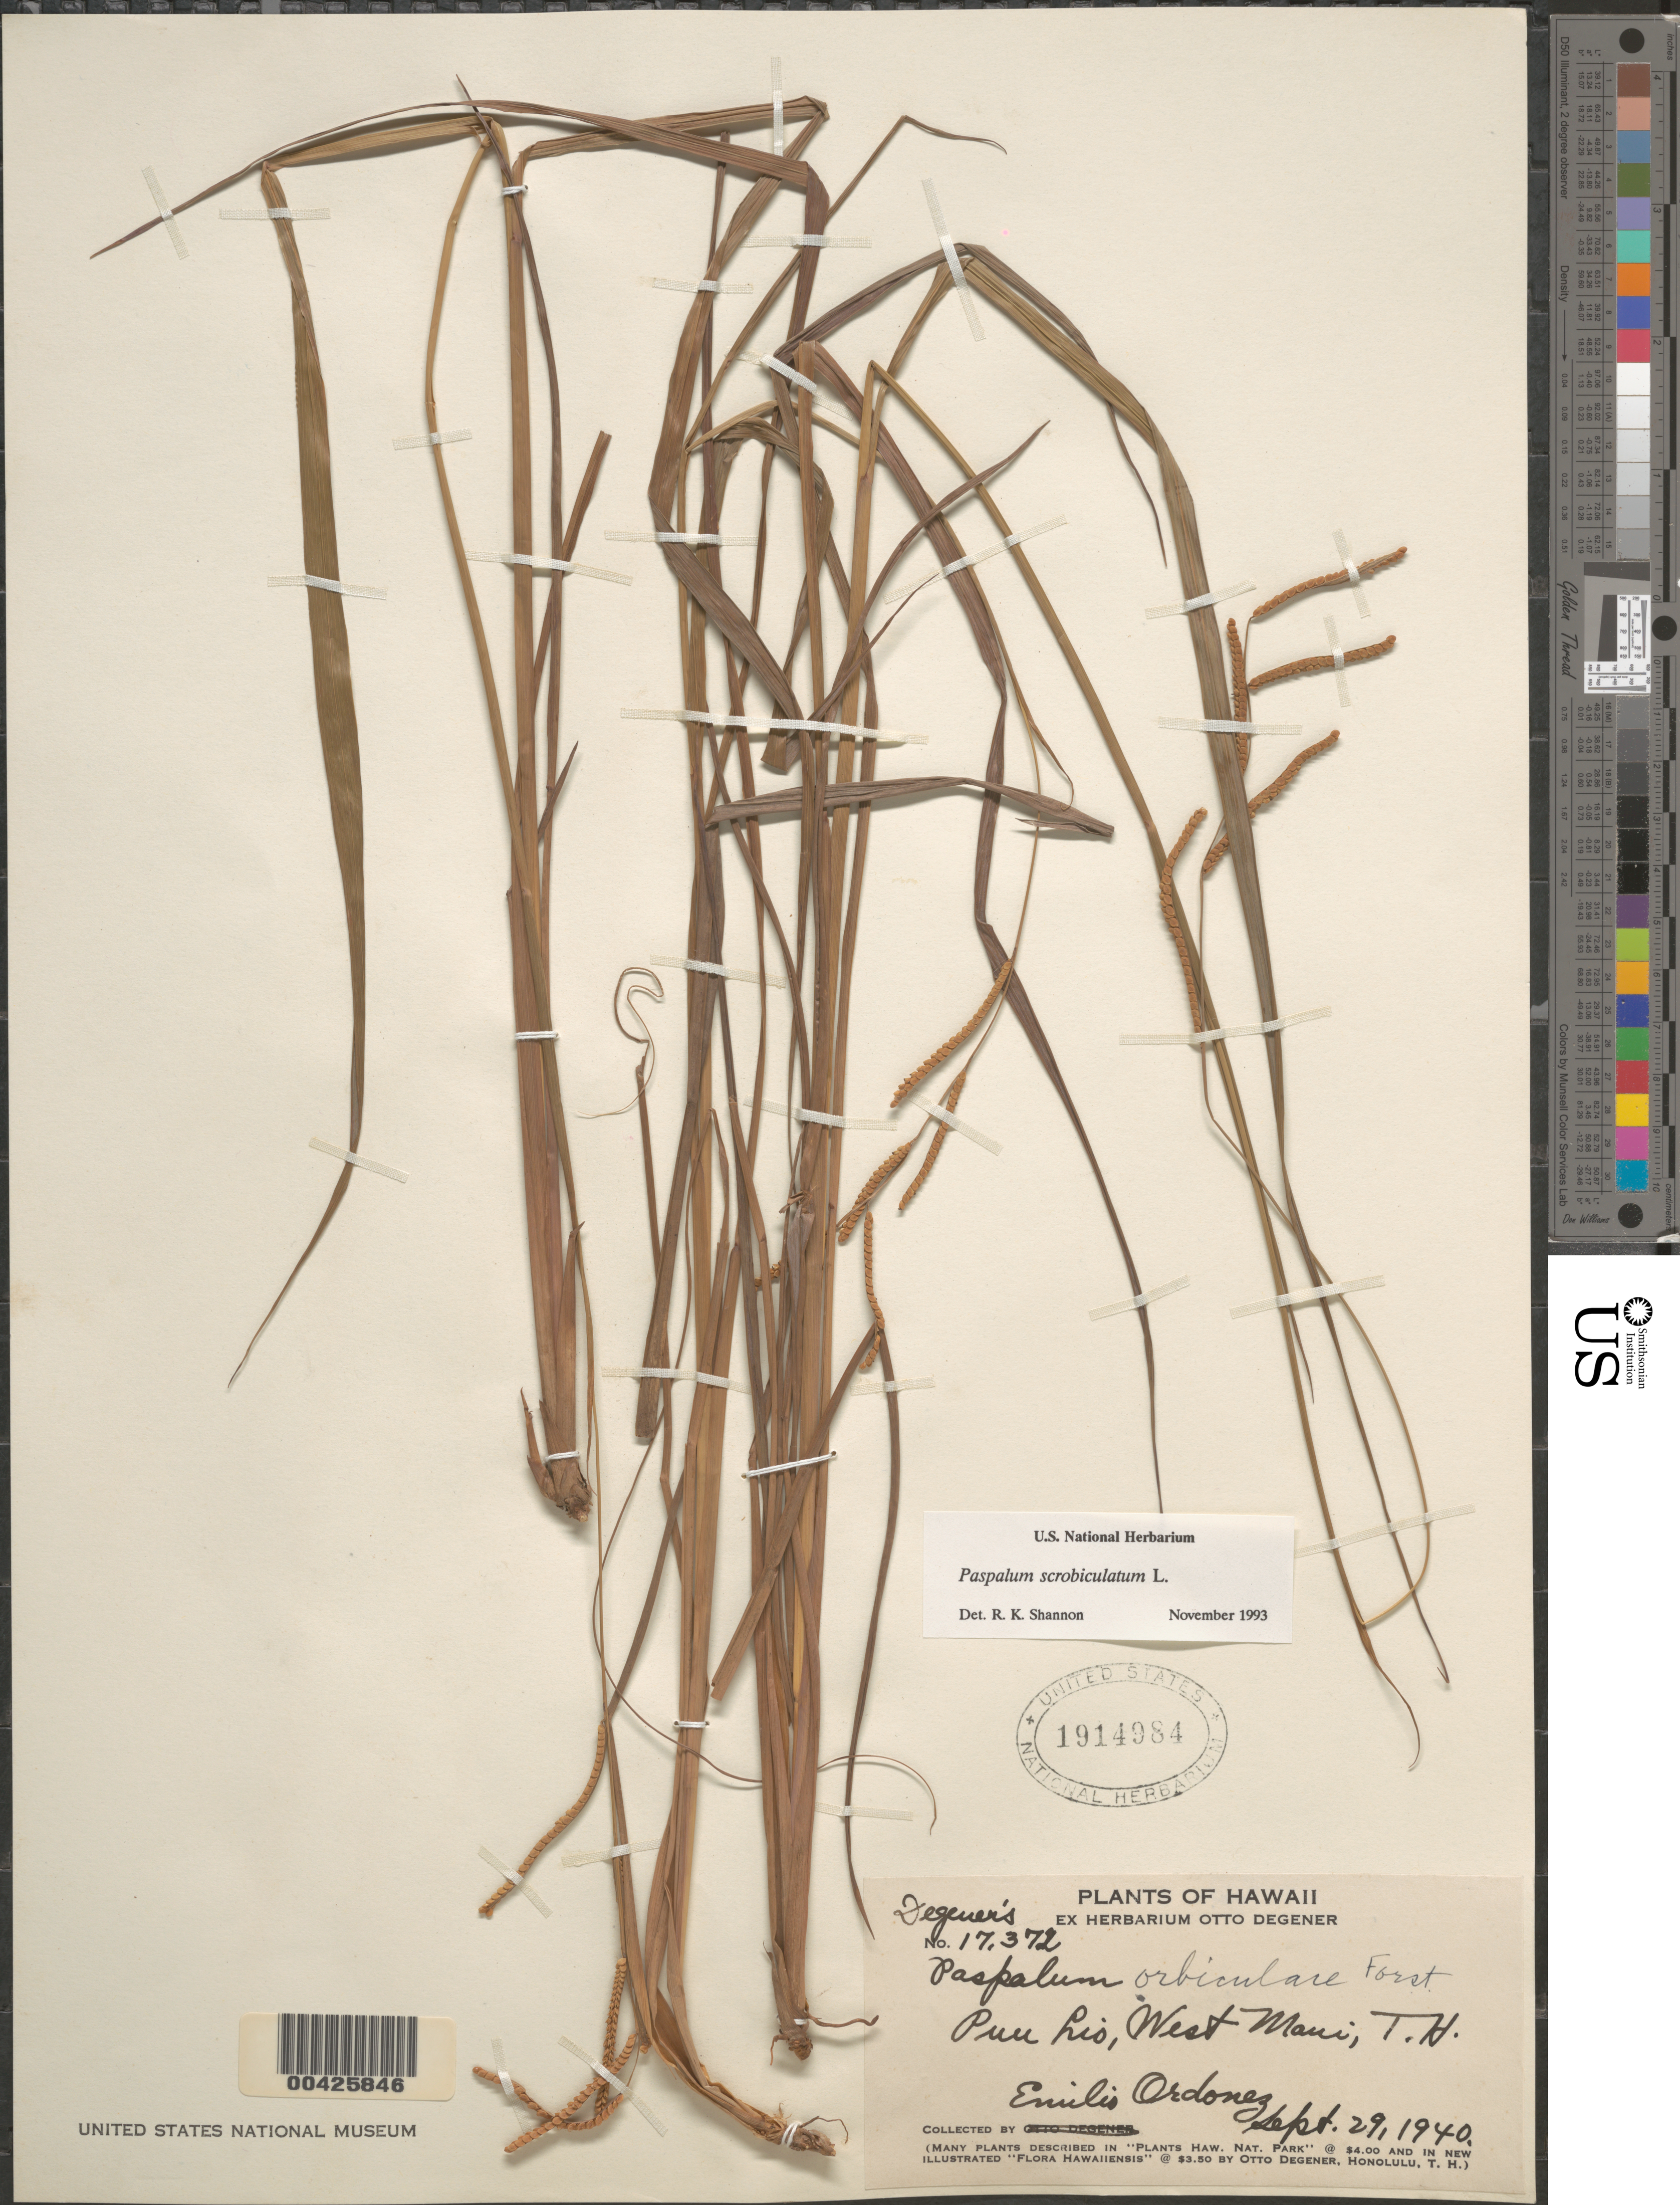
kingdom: Plantae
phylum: Tracheophyta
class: Liliopsida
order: Poales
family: Poaceae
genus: Paspalum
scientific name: Paspalum scrobiculatum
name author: L.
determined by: Shannon, R. K., (UNITED STATES)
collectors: E. Ordonez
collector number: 17372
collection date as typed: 29 Sep 1940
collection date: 1940-09-29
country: United States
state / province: Hawaii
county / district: Maui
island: Maui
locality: Puu Lio, West Maui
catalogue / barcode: US 1914984